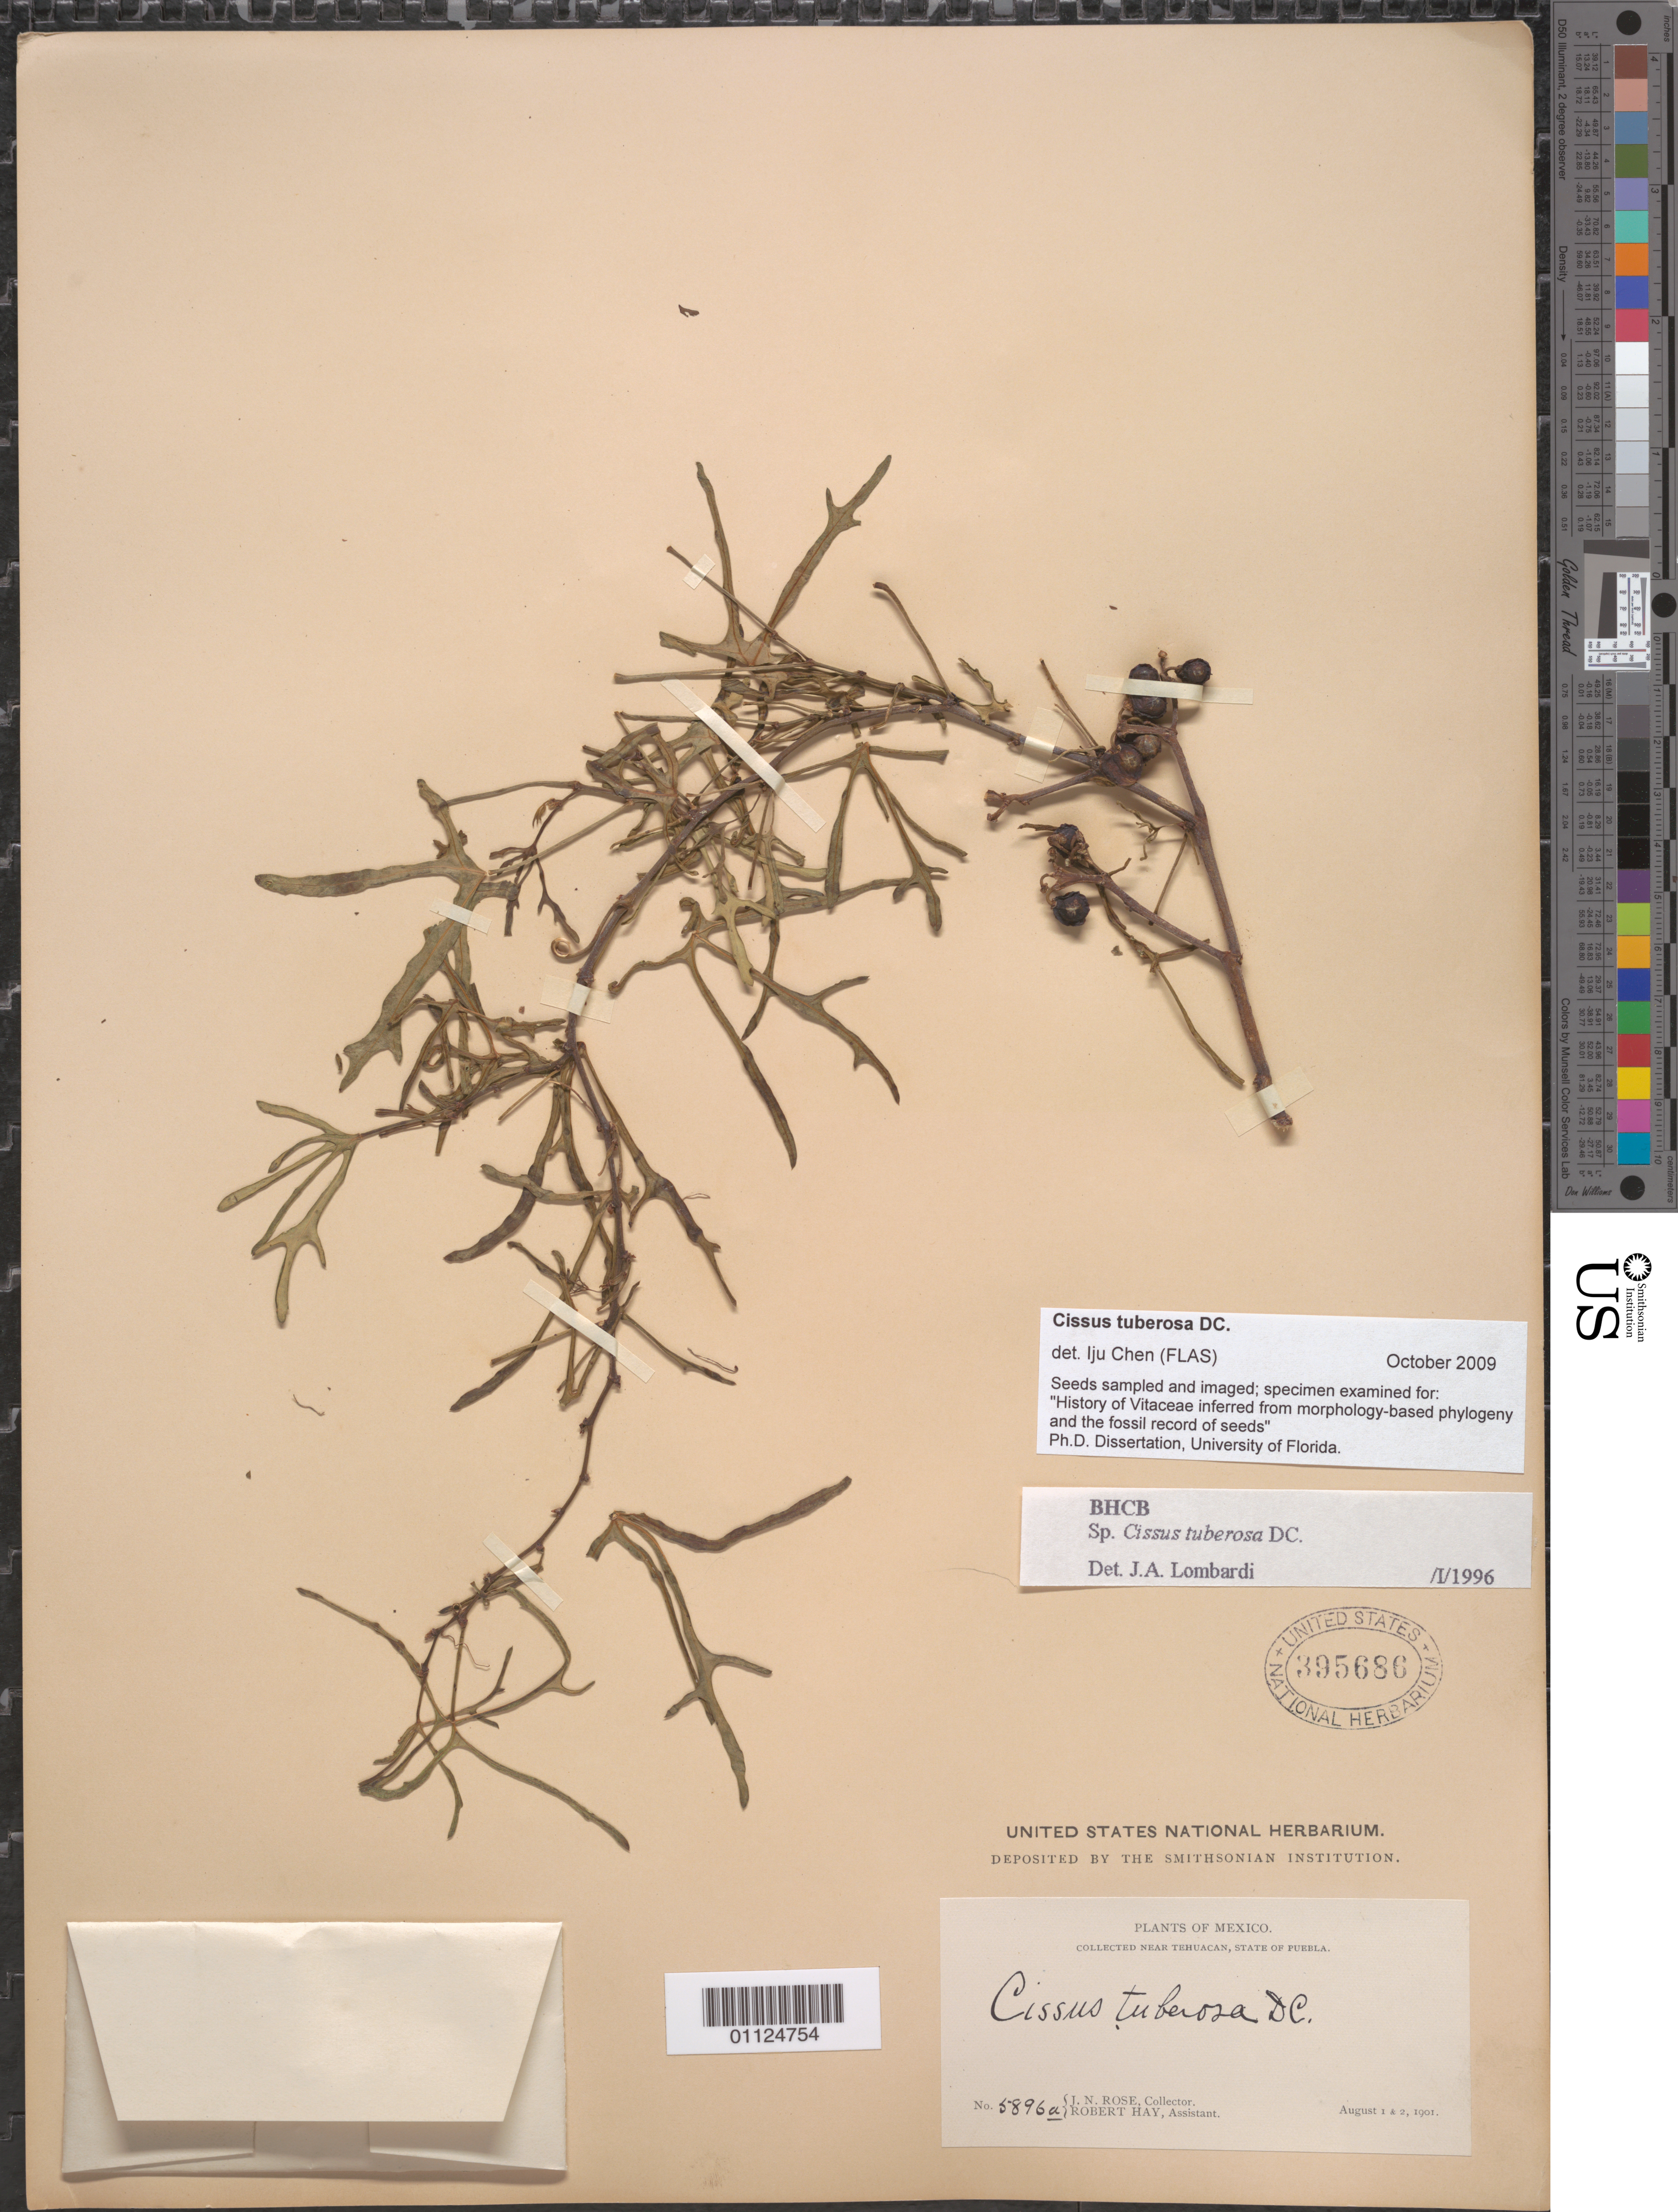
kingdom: Plantae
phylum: Tracheophyta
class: Magnoliopsida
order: Vitales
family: Vitaceae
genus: Cissus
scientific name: Cissus tuberosa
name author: Moc. & Sessé ex DC.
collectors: J. N. Rose & R. Hay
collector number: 589 a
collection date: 1901-08-01/1903-08-02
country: Mexico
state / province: Puebla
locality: NearTehuacan.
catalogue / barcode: US 395686